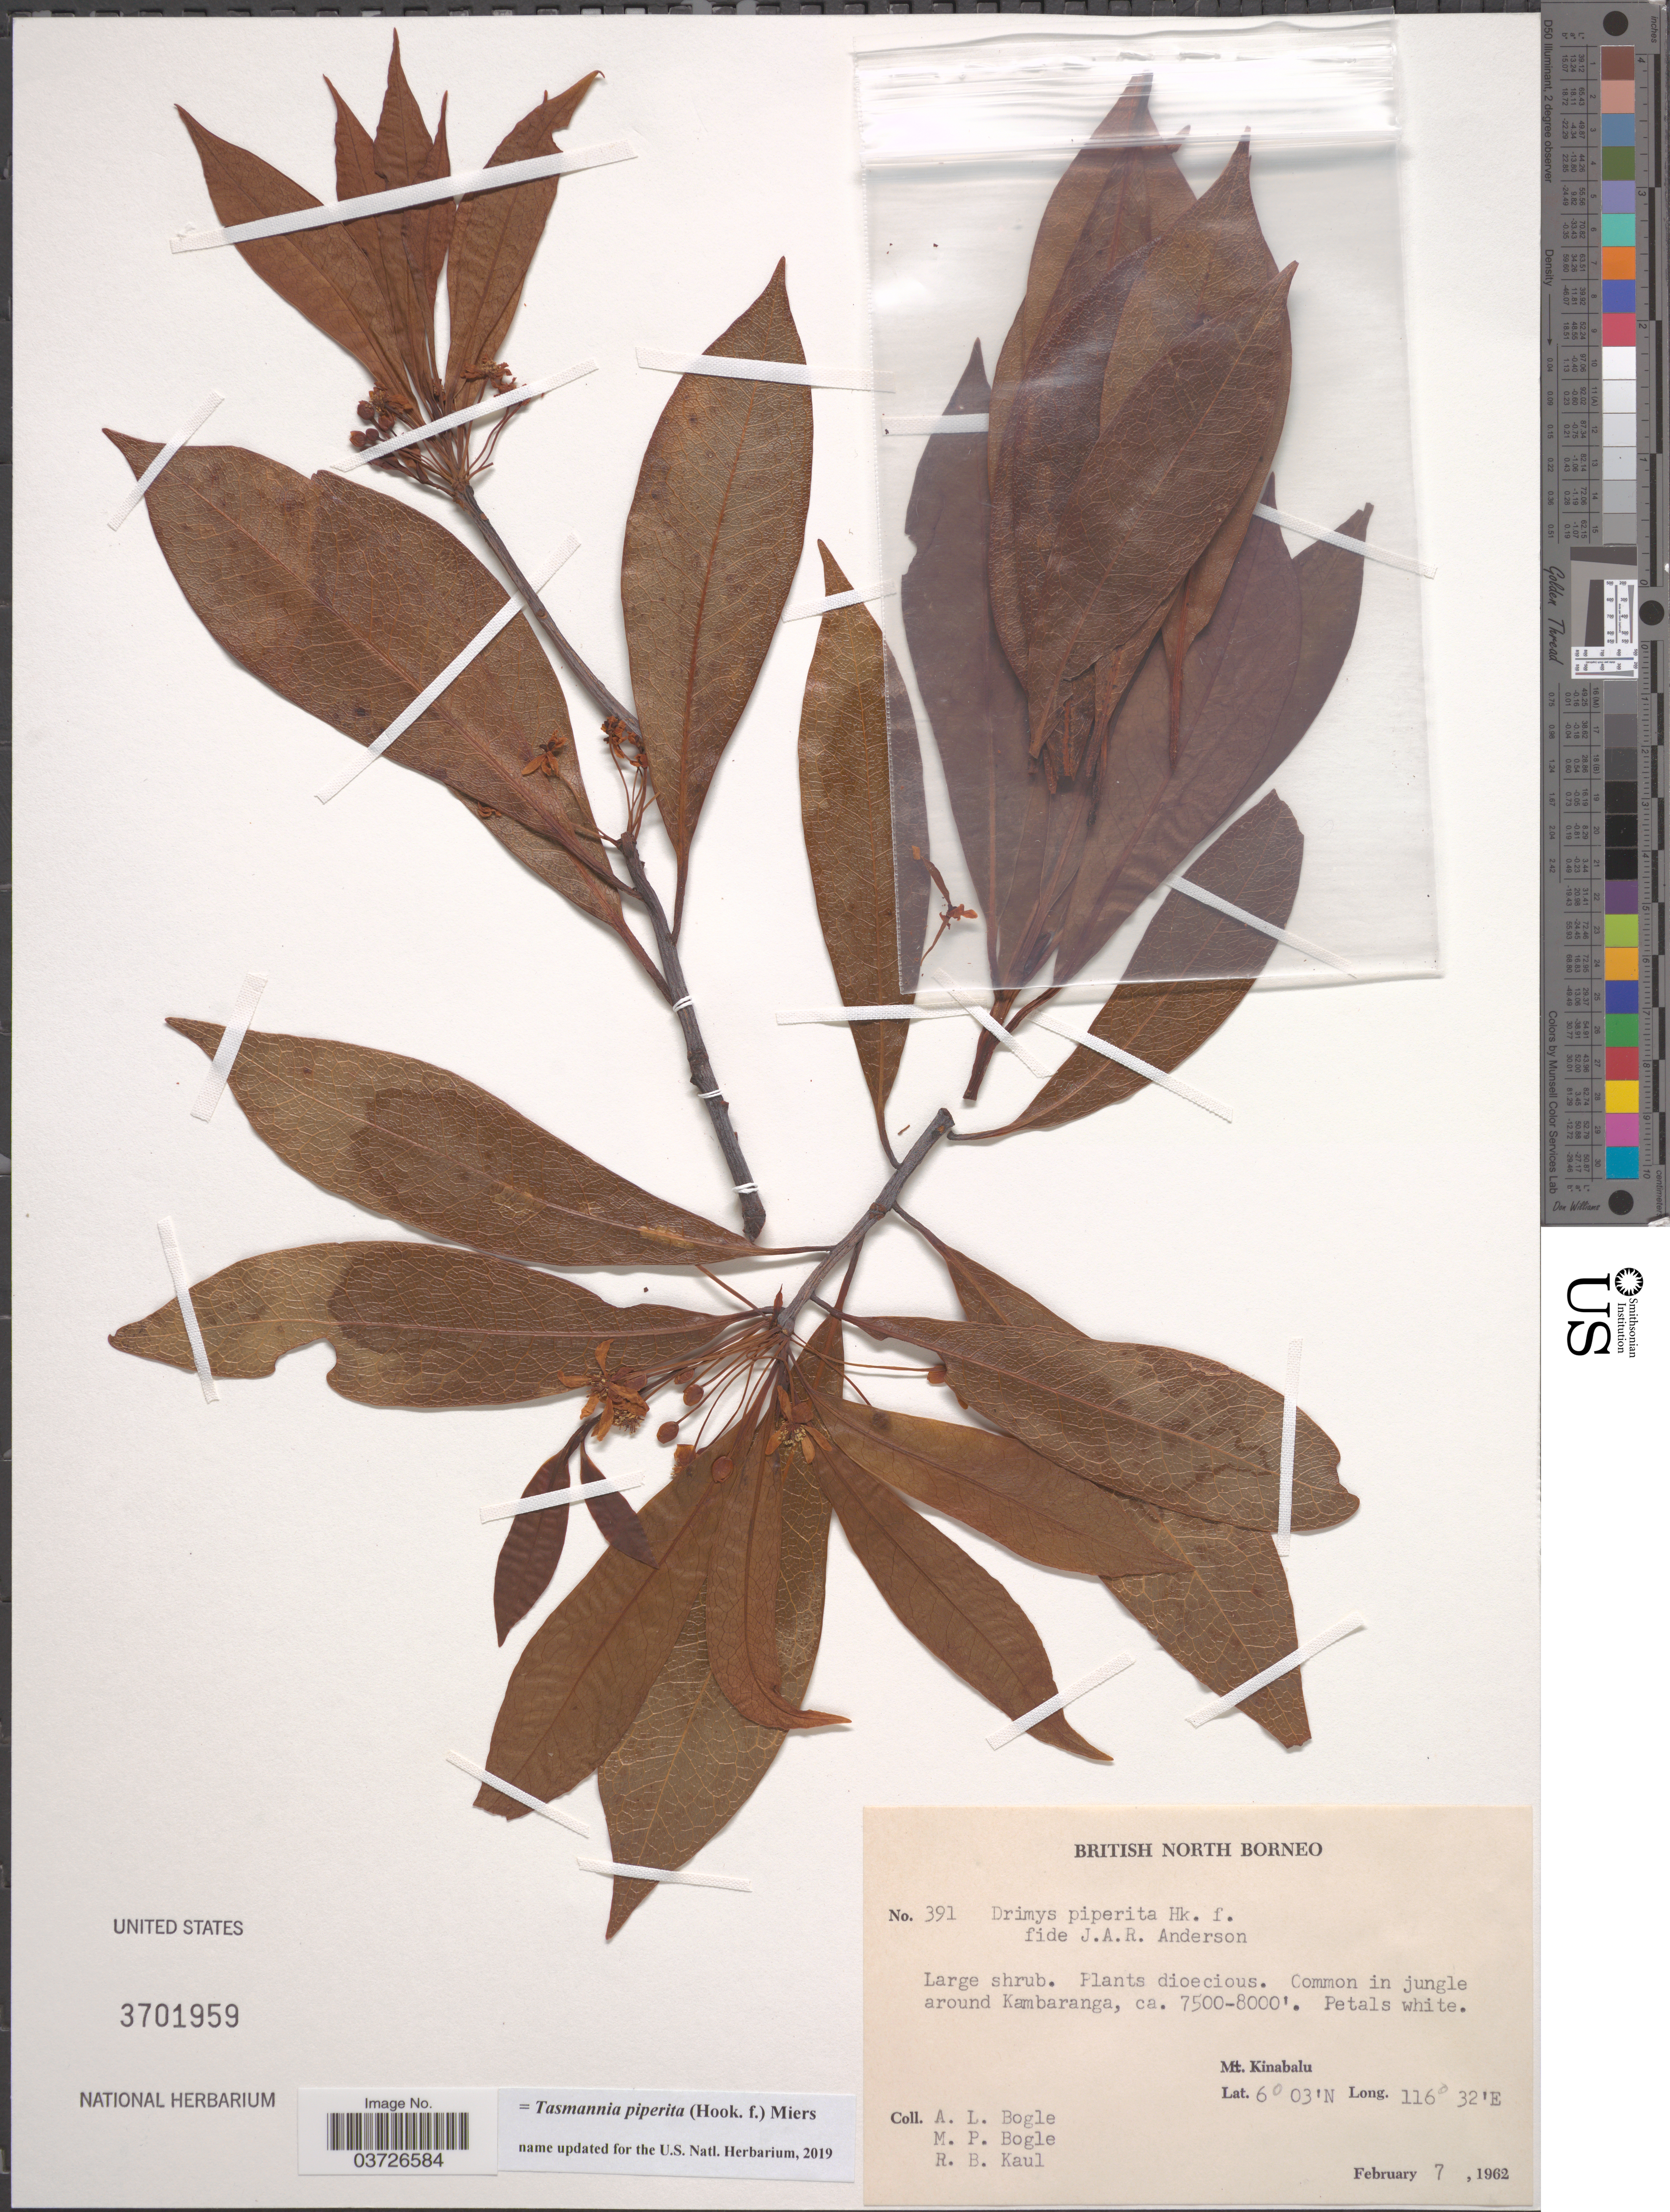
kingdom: Plantae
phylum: Tracheophyta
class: Magnoliopsida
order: Canellales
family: Winteraceae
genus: Tasmannia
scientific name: Tasmannia piperita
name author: (Hook. f.) Miers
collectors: Bogle, A.L., M. Bogle & R. Kaul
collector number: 391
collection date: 1962-02-07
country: Malaysia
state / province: Sabah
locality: British North Borneo. Common in jungle around Kambaranga, Mt. Kinabalu.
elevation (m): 2286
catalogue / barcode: US 3701959